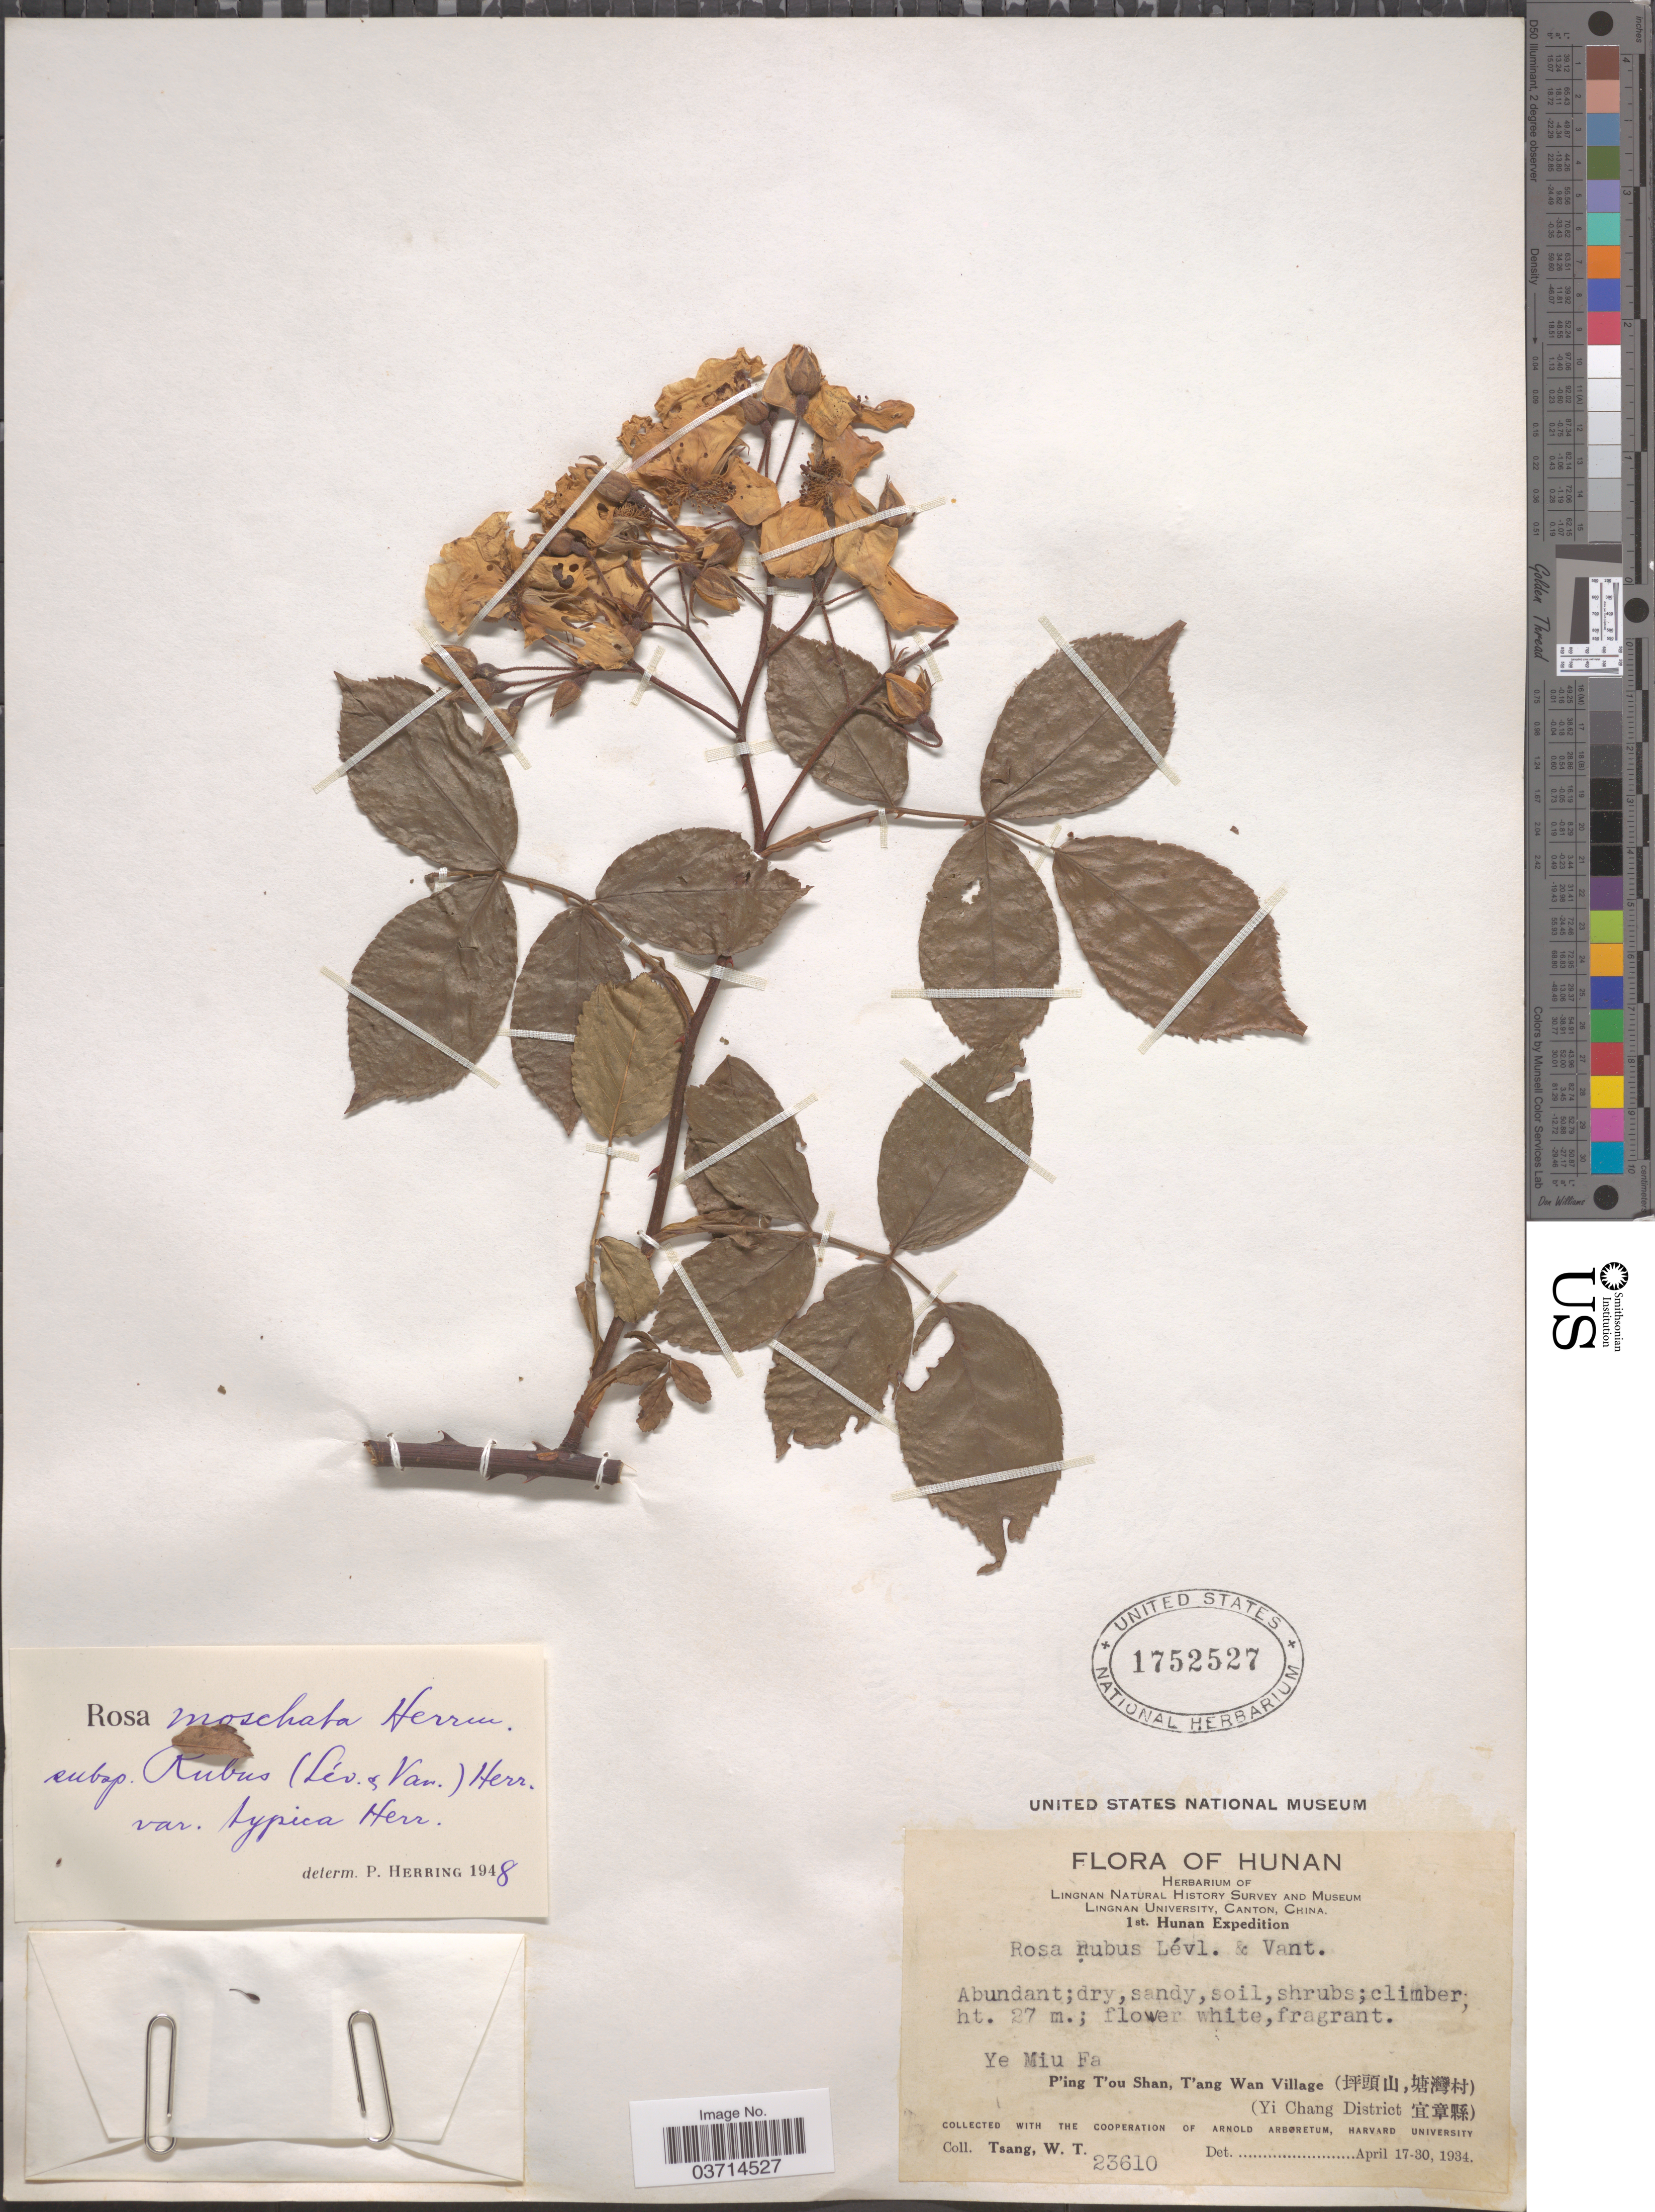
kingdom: Plantae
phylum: Tracheophyta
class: Magnoliopsida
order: Rosales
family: Rosaceae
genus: Rosa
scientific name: Rosa rubus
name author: H. Lév. & Vaniot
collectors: W. T. Tsang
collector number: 23610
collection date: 1934-04-17/1934-04-30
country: China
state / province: Hunan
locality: Ye Miu Fe. P'ing T'ou Shan, T'ang Wan Village (X) (Yi Chang District X).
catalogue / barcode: US 1752527